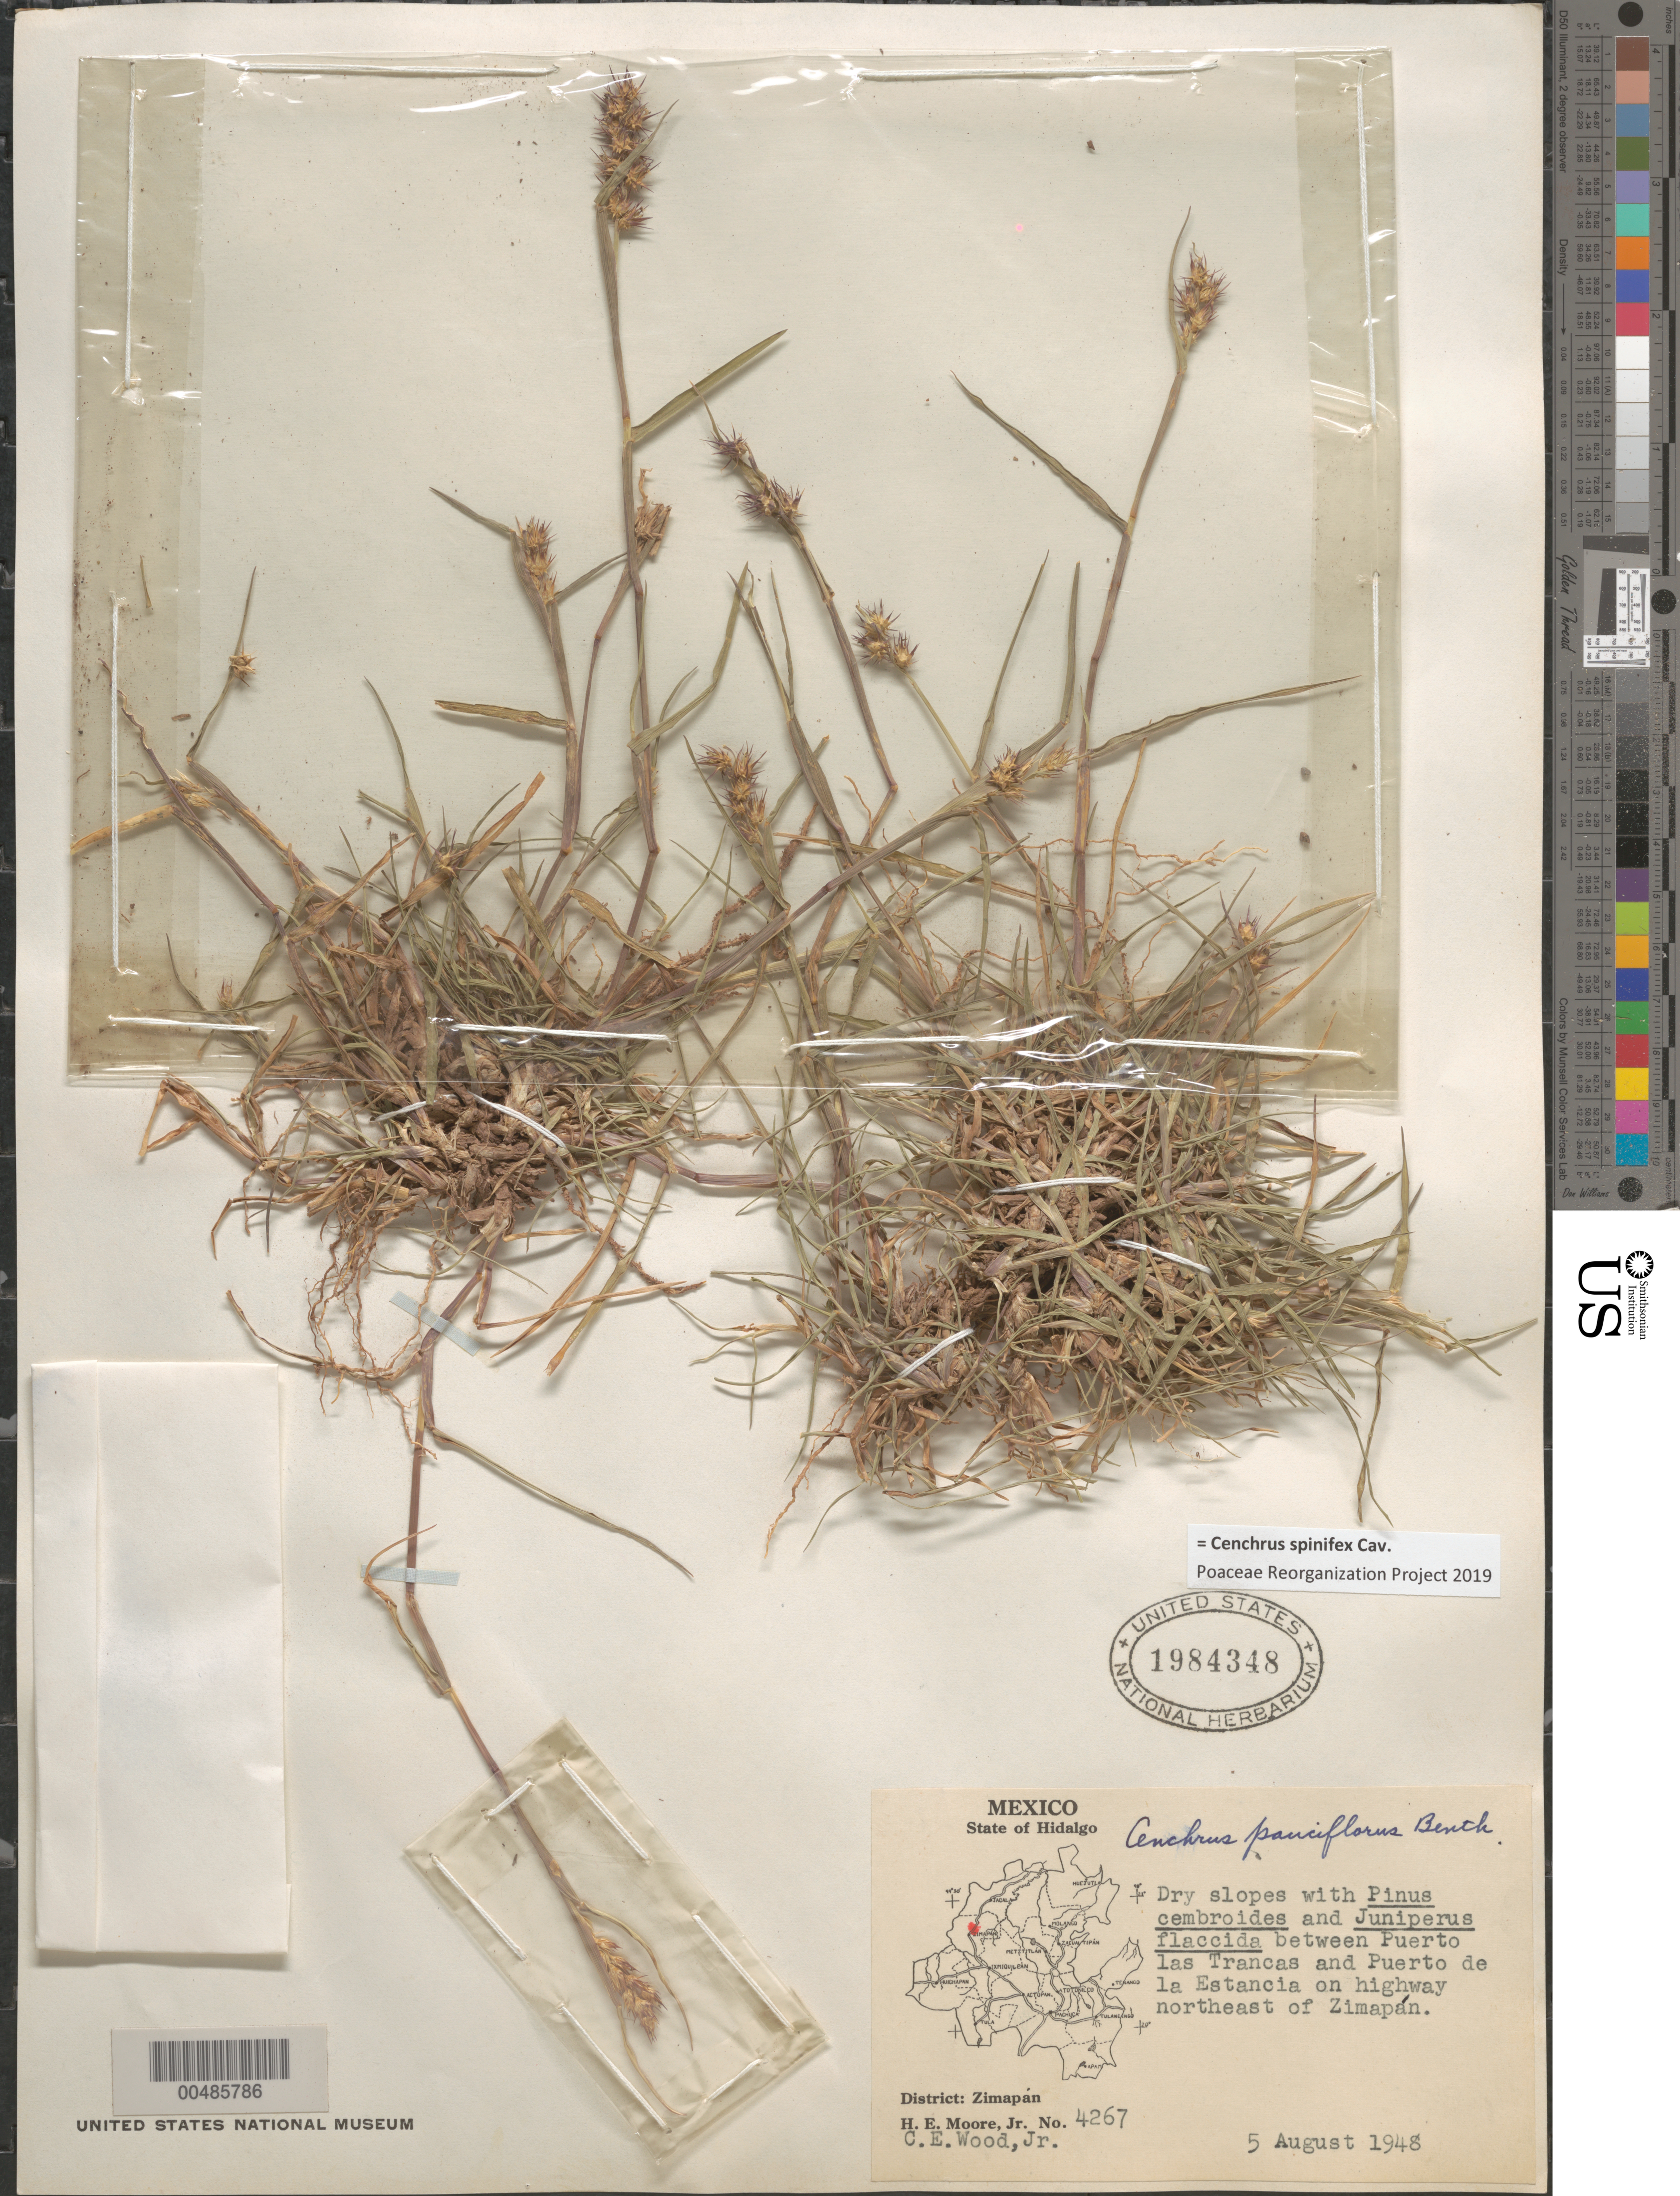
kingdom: Plantae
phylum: Tracheophyta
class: Liliopsida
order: Poales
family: Poaceae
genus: Cenchrus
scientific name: Cenchrus spinifex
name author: Cav.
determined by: Poaceae Reorganization Project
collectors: H. E. Moore & C. Wood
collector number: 4267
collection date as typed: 5 Aug 1948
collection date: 1948-08-05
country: Mexico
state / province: Hidalgo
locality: Between Puerto las Trancas and Puerto de la Estancia on highway NE of Zimap n, Zimap n Dist.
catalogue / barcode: US 1984348